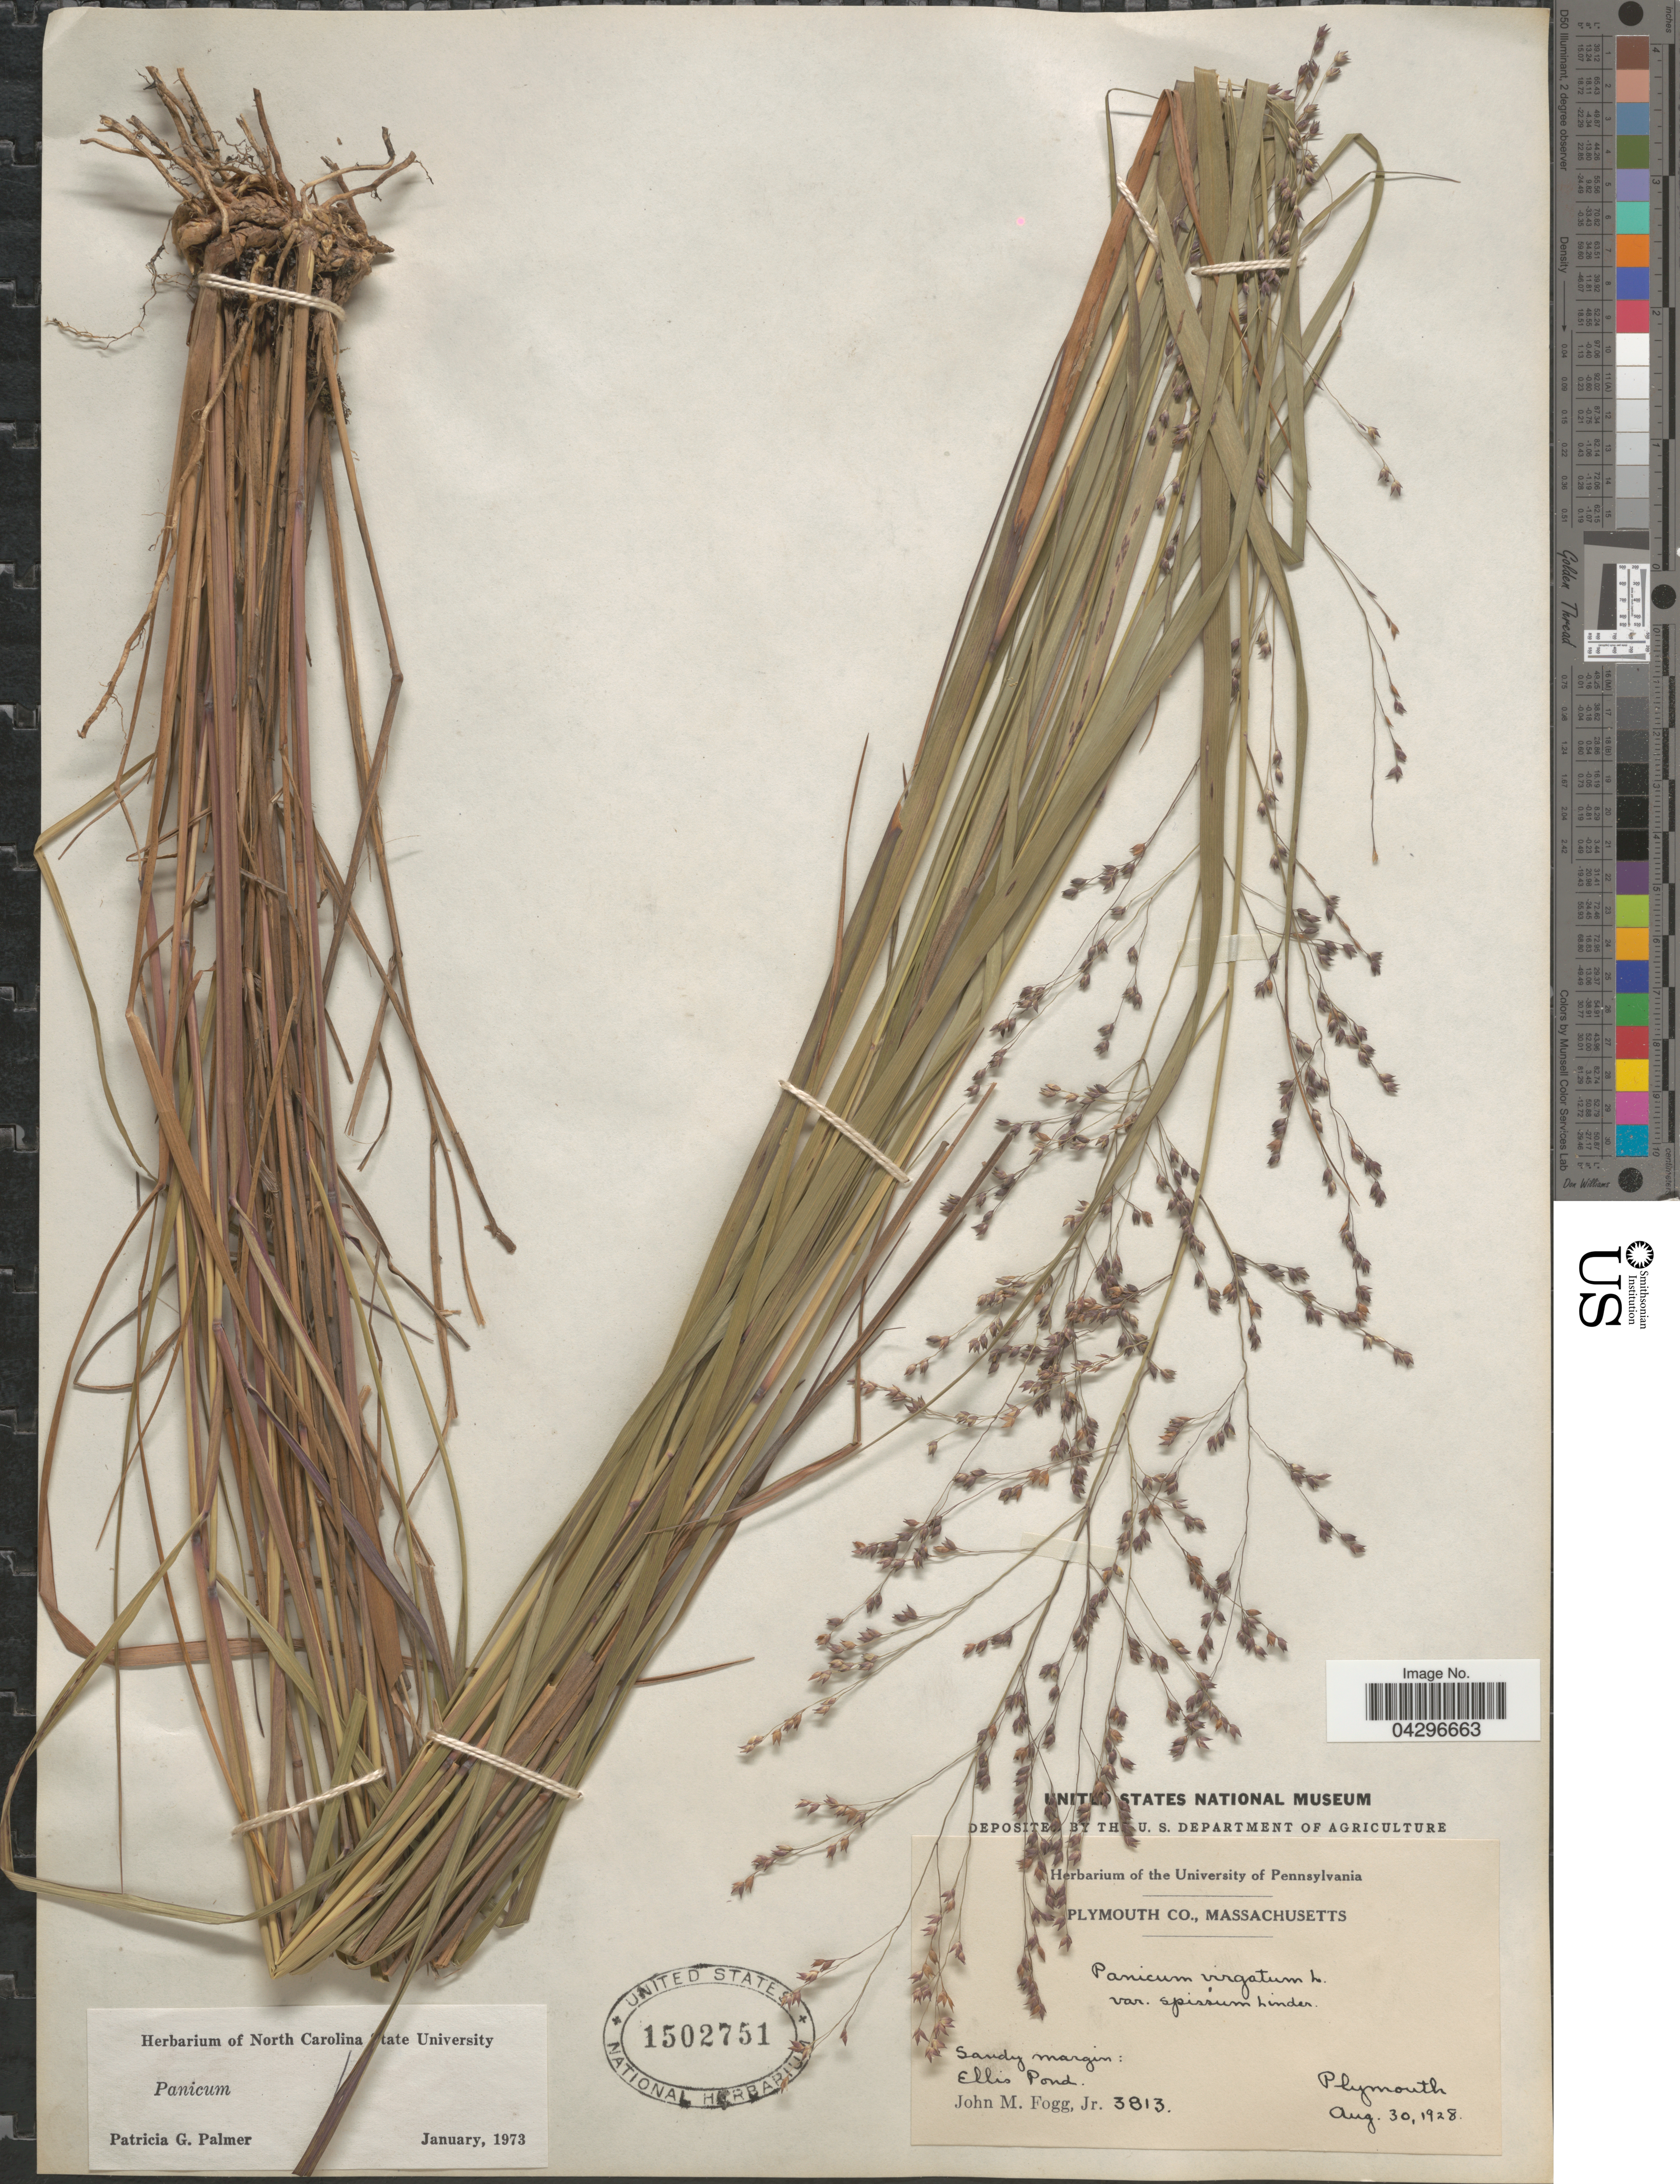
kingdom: Plantae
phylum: Tracheophyta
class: Liliopsida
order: Poales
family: Poaceae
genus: Panicum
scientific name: Panicum virgatum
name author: L.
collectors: J. Fogg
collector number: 3813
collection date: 1928-08-30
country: United States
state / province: Massachusetts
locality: Plymouth Co. Sandy margin: Ellis Pond. Plymouth.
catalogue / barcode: US 1502751